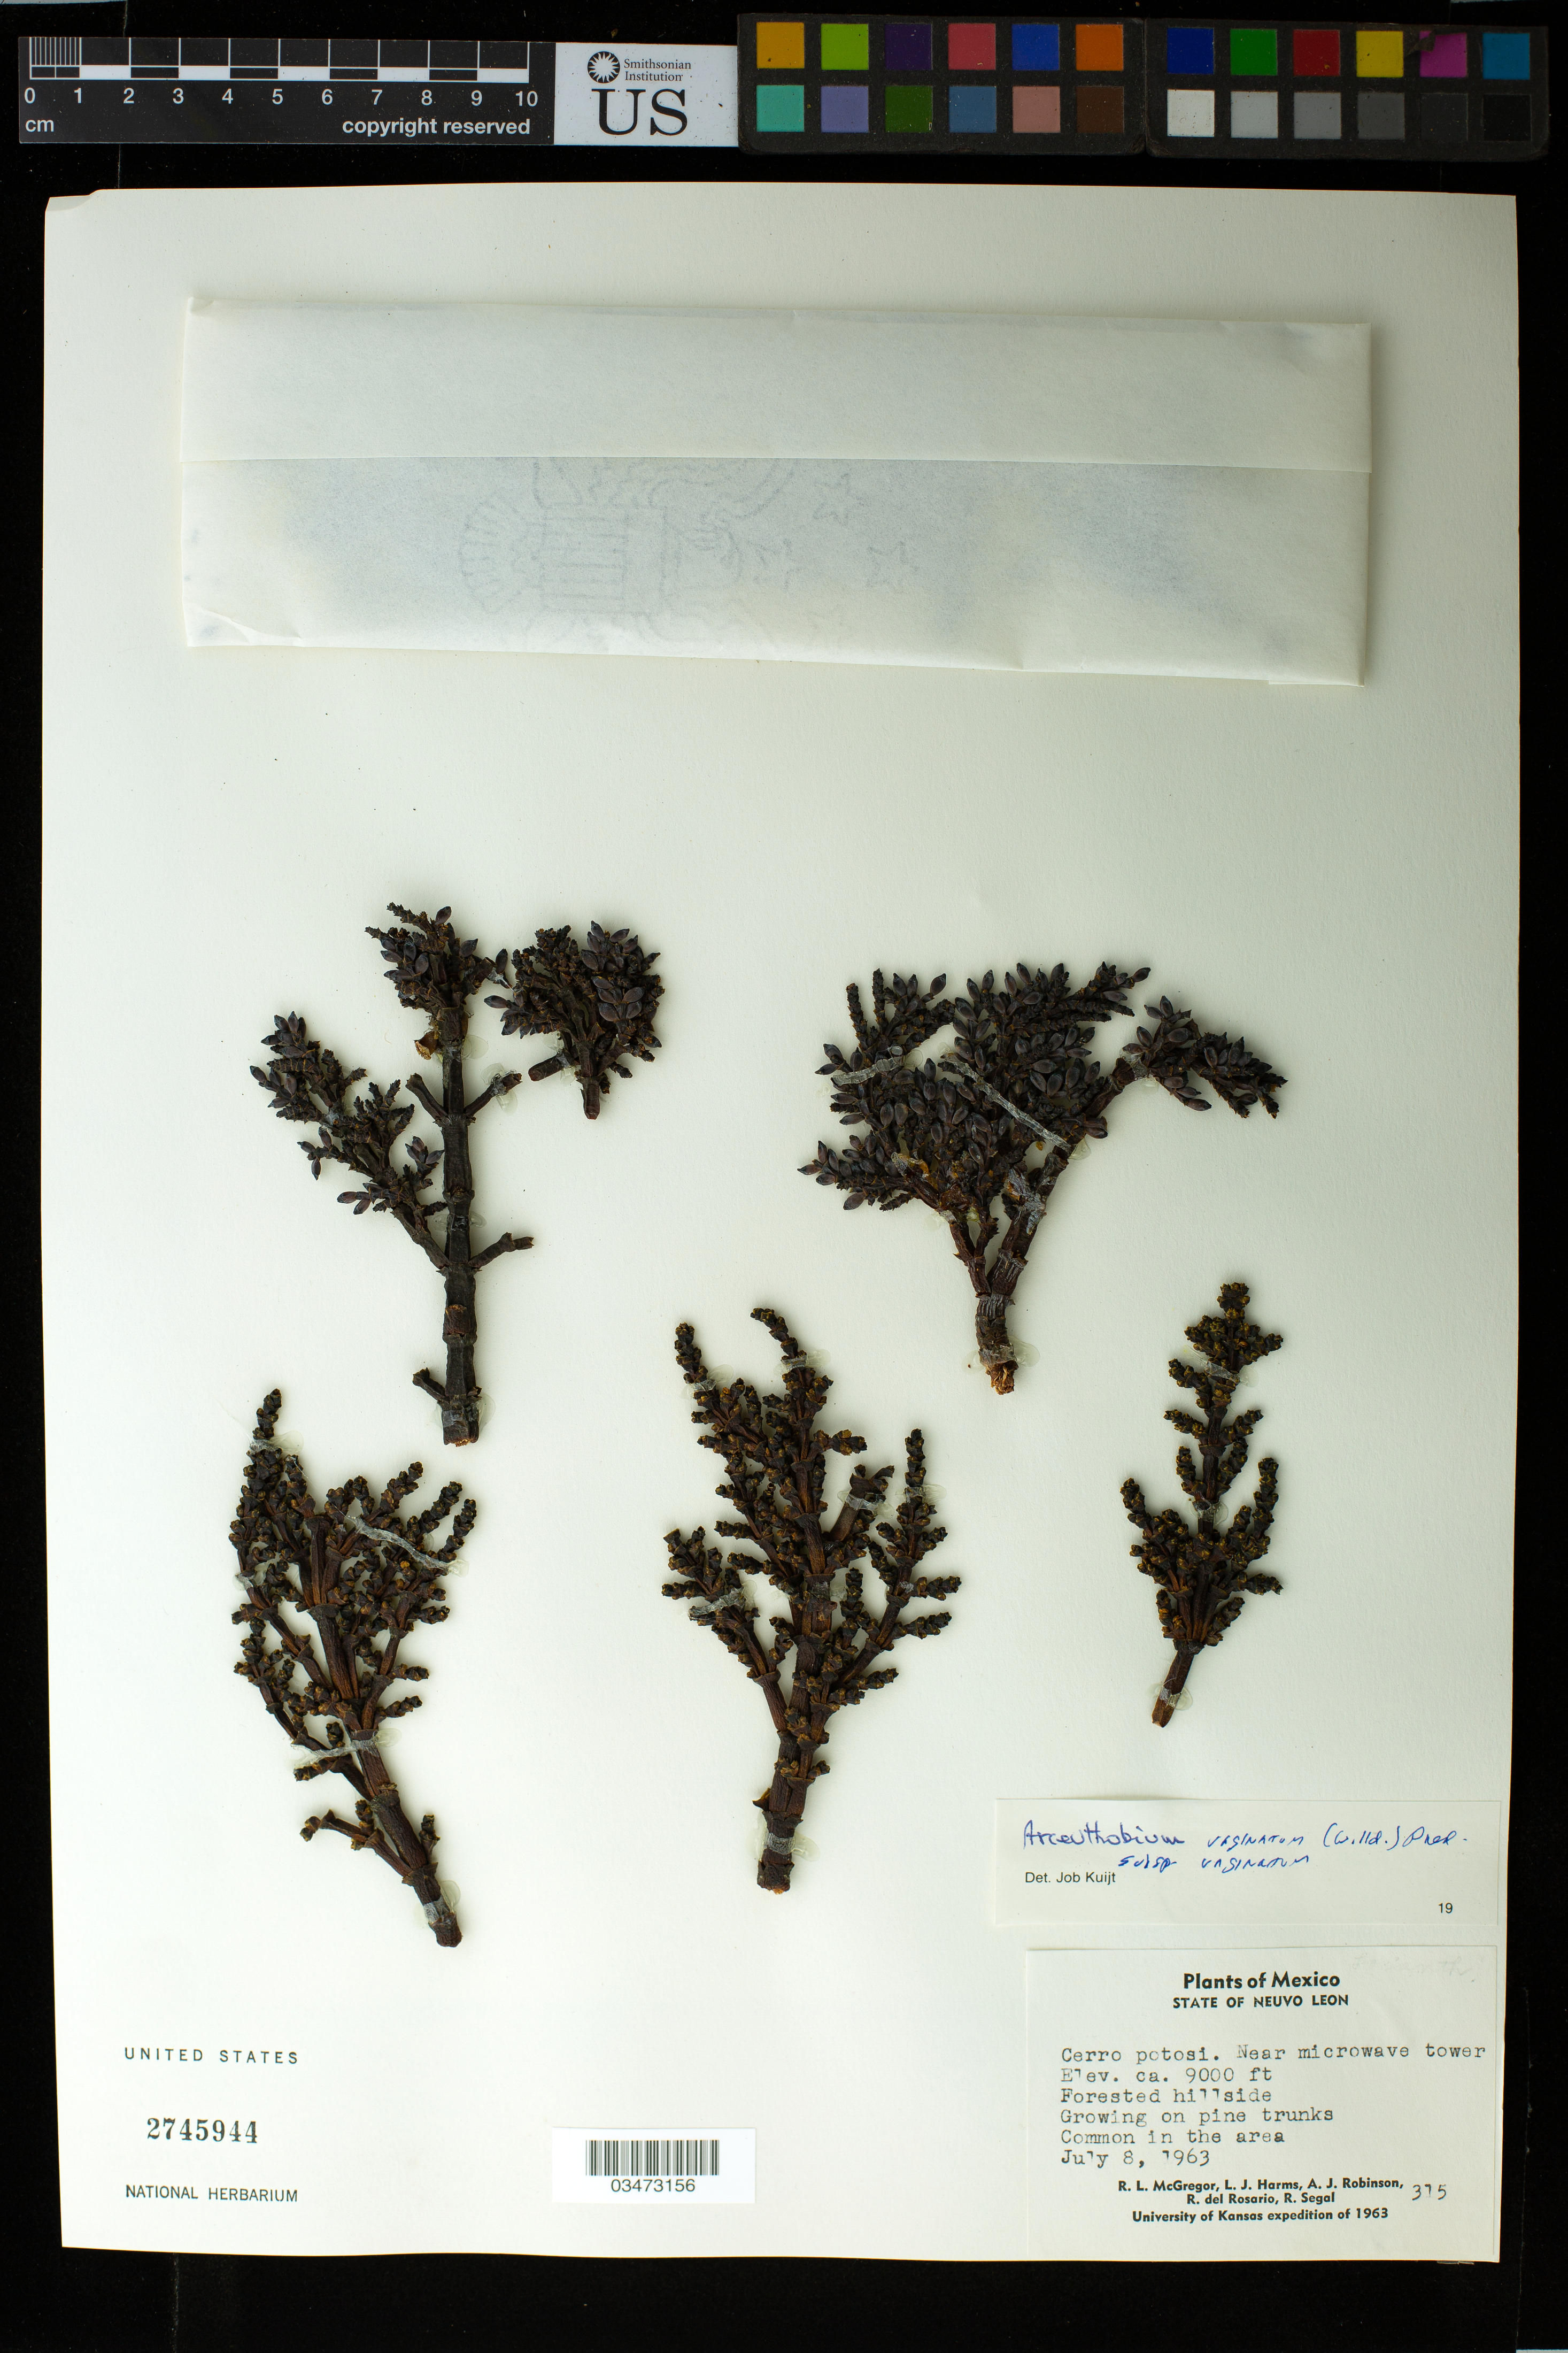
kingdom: Plantae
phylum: Tracheophyta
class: Magnoliopsida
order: Santalales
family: Viscaceae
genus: Arceuthobium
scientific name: Arceuthobium vaginatum subsp. vaginatum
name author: (Willd.) J. Presl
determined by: Kuijt, Job, (CANADA)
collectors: R. L. McGregor, L. Harms, A. J. Robinson, R. del Rosario & R. Segal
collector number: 315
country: Mexico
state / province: Nuevo León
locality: Cerro Potosi, near microwave tower.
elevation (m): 2743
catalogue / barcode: US 2745944